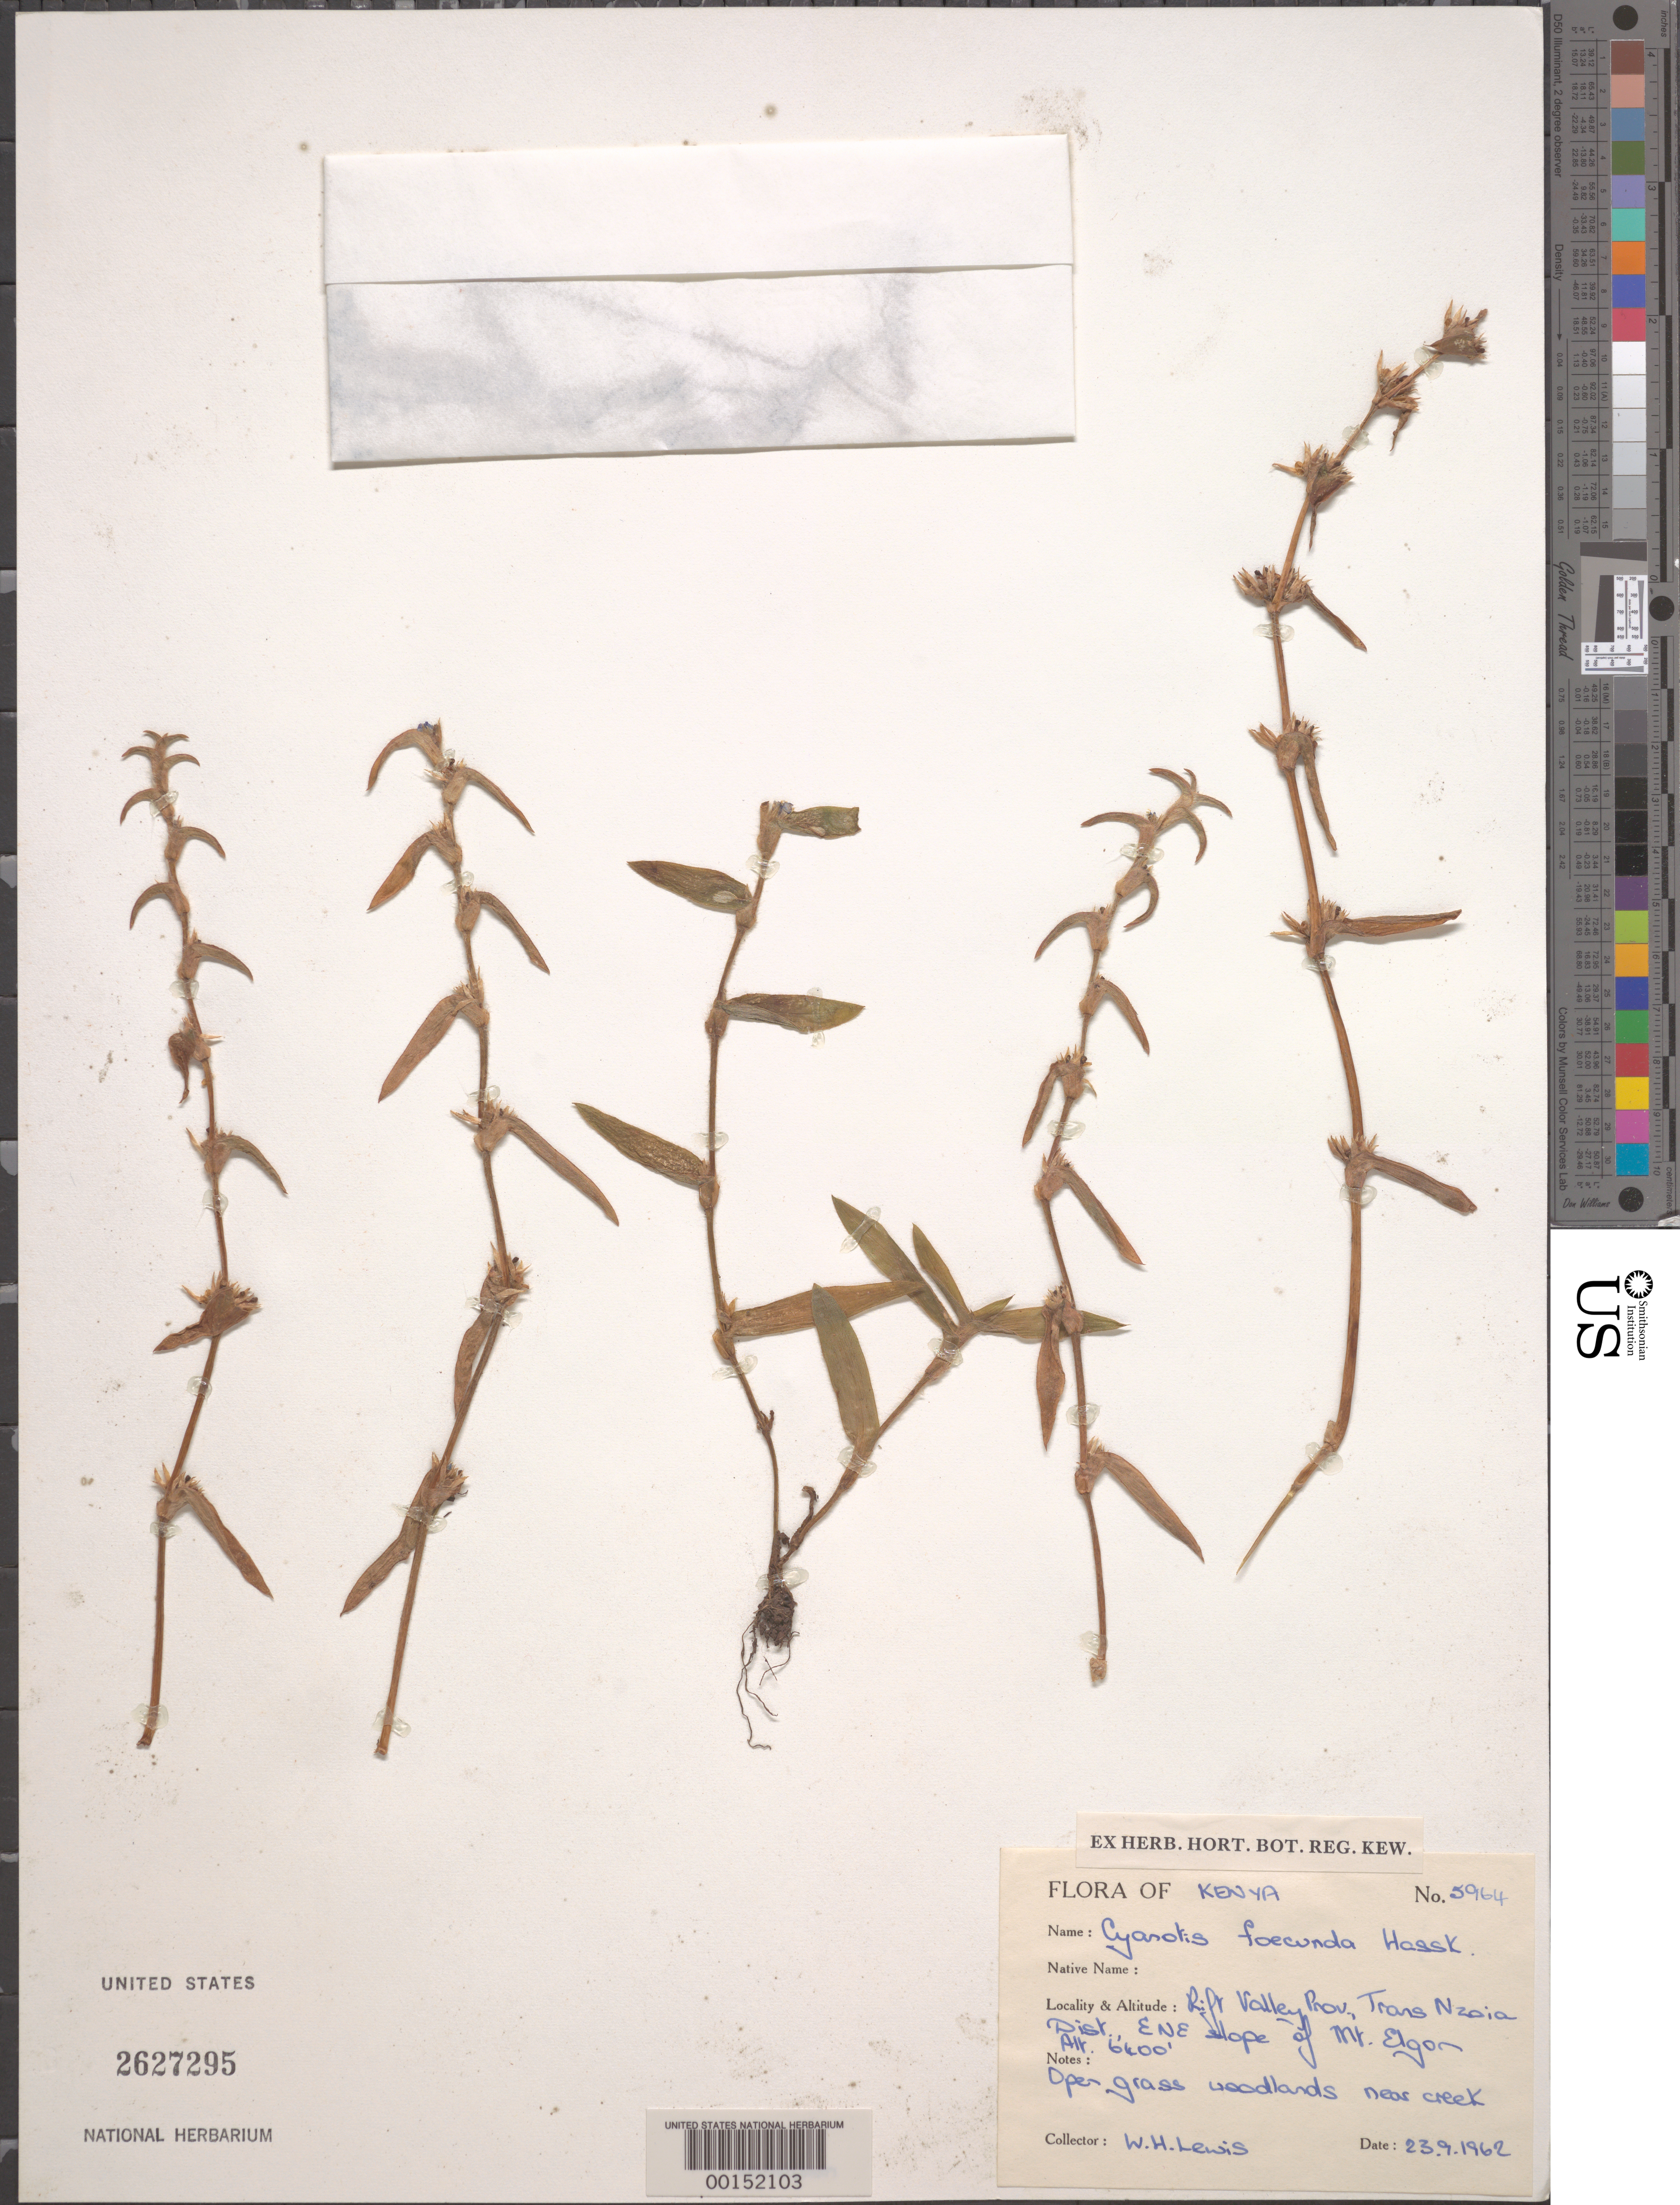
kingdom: Plantae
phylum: Tracheophyta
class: Liliopsida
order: Commelinales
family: Commelinaceae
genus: Cyanotis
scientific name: Cyanotis foecunda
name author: DC. ex Hassk.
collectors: W. H. Lewis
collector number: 5964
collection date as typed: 23 Sep 1962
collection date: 1962-09-23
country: Kenya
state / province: Trans Nzoia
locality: Ene of mt. elgon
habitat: Open grass woodlands near creek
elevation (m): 2012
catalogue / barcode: US 2627295